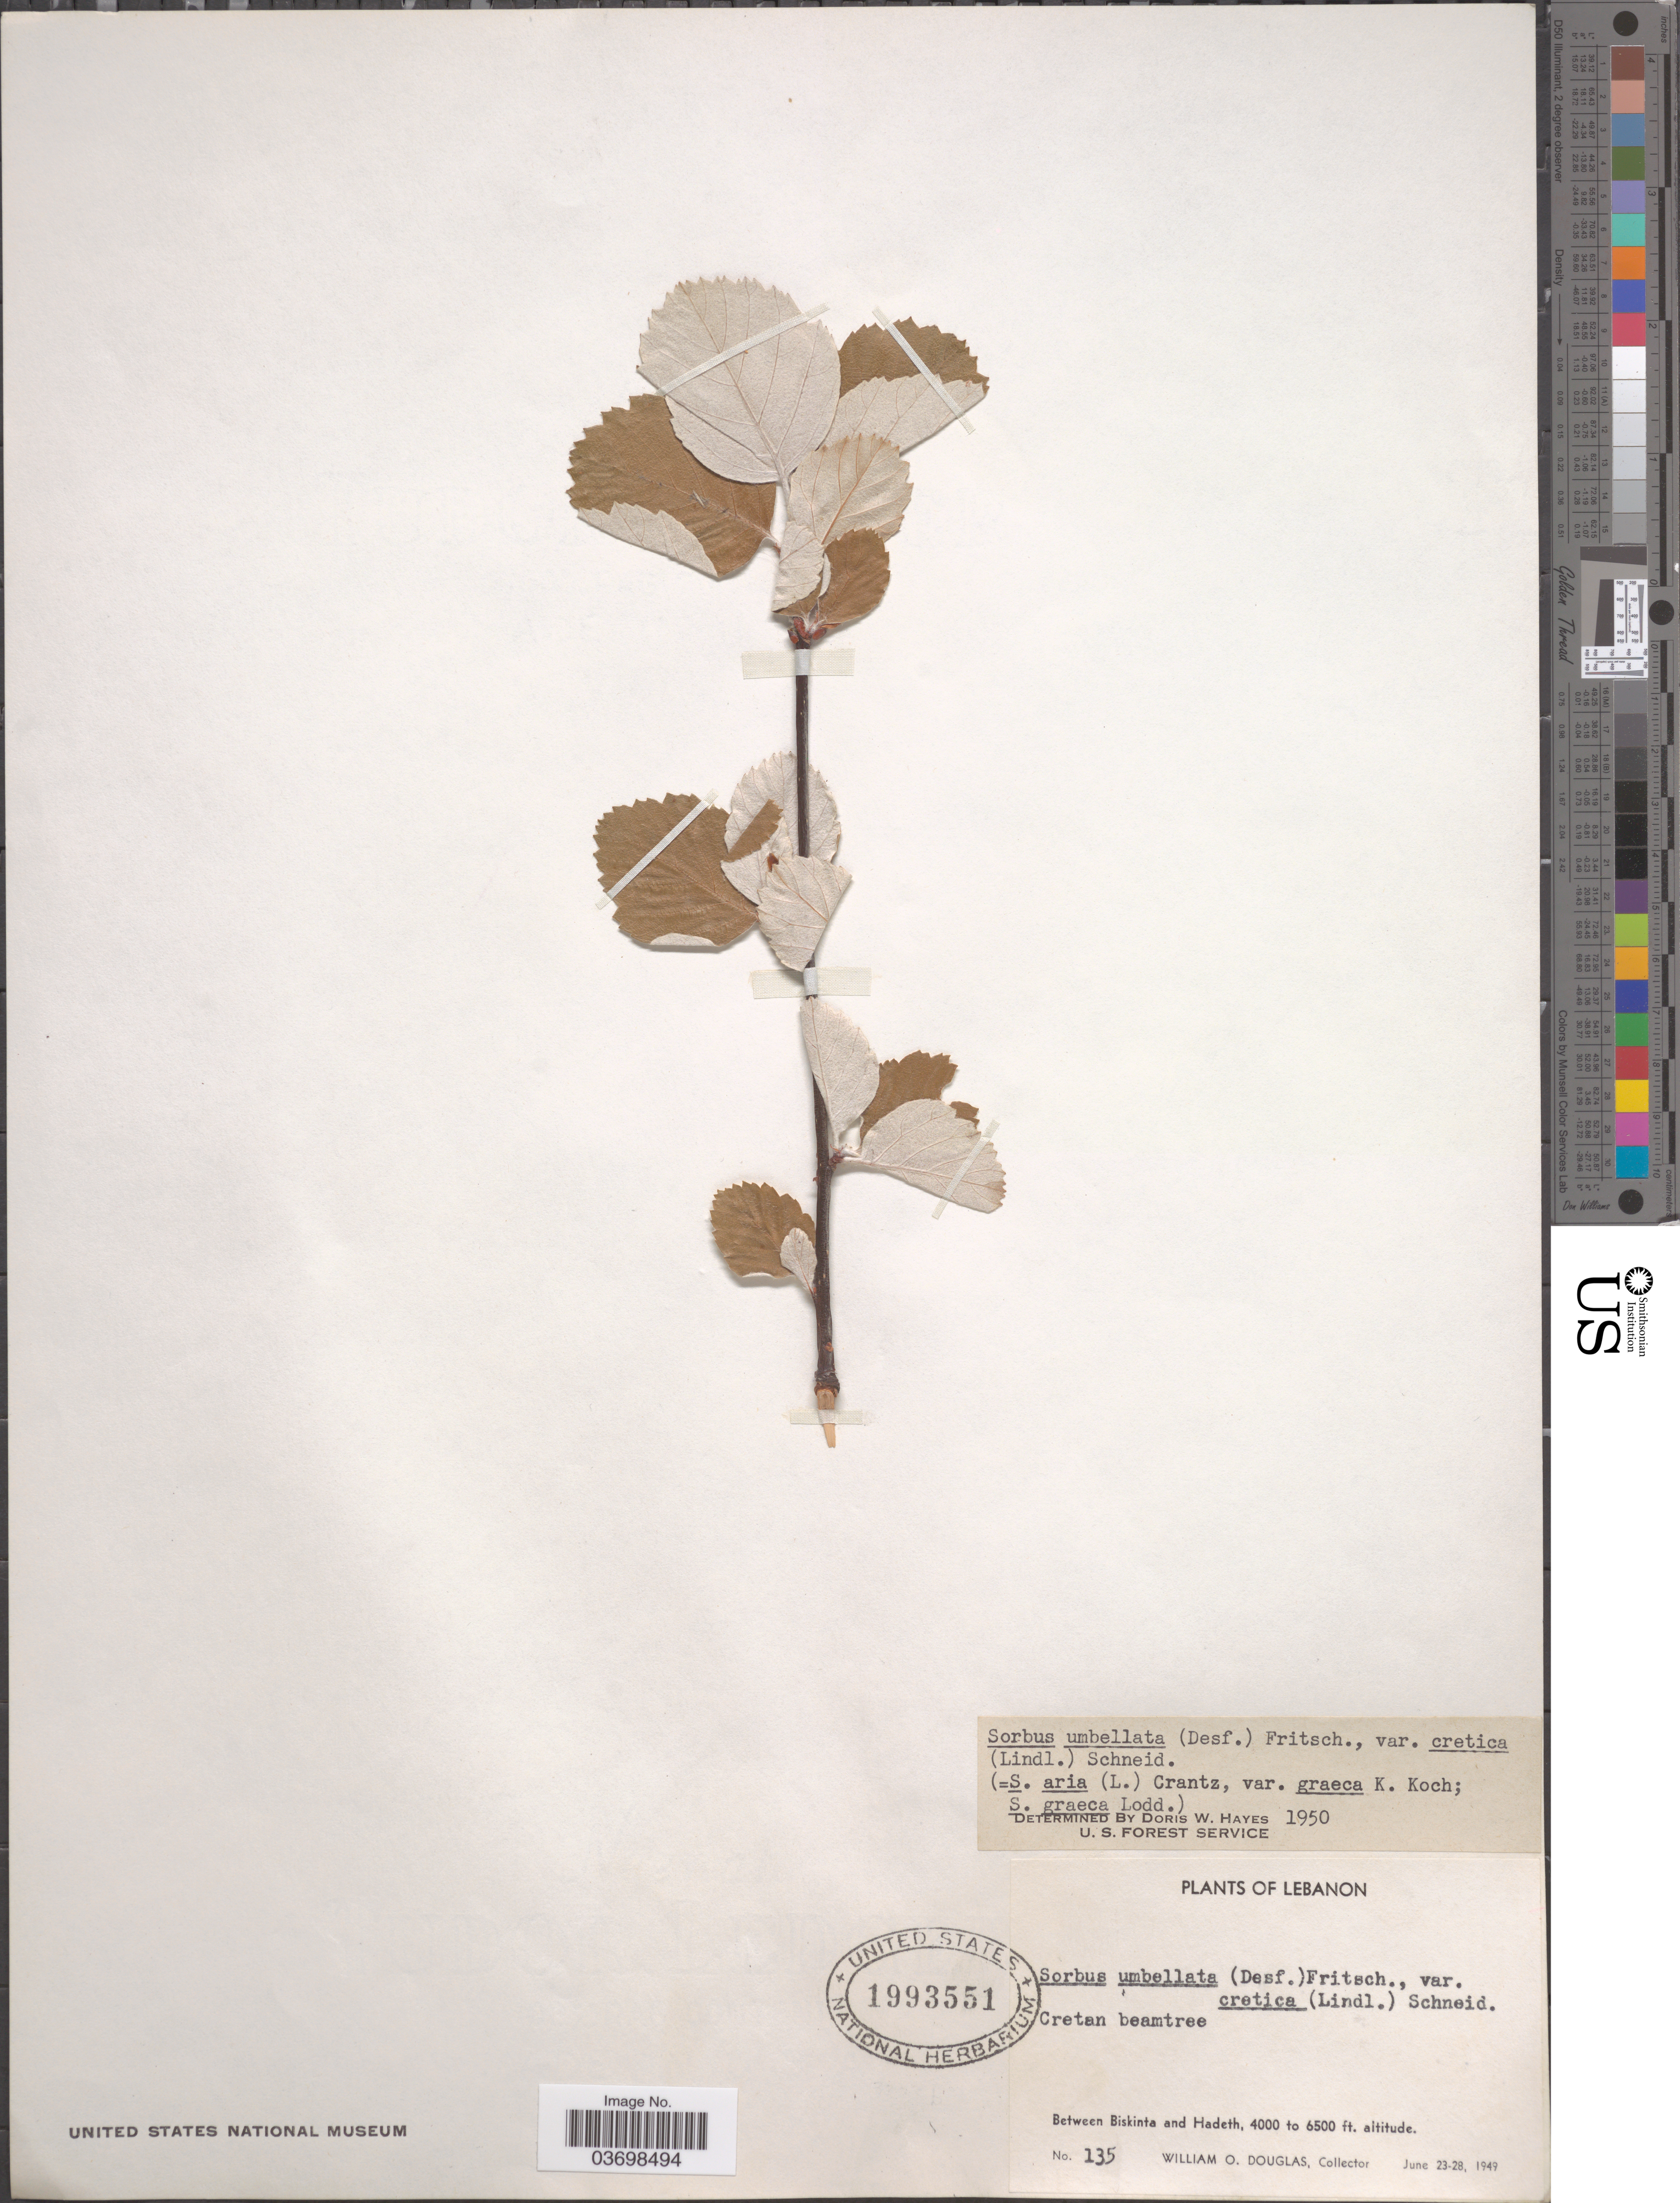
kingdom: Plantae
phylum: Tracheophyta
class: Magnoliopsida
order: Rosales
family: Rosaceae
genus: Sorbus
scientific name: Sorbus umbellata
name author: (Desf.) Fritsch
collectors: W. Douglas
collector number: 135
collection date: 1949-06-23/1949-06-28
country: Lebanon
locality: Between Biskinta and Hadeth.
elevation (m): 1219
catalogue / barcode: US 1993551